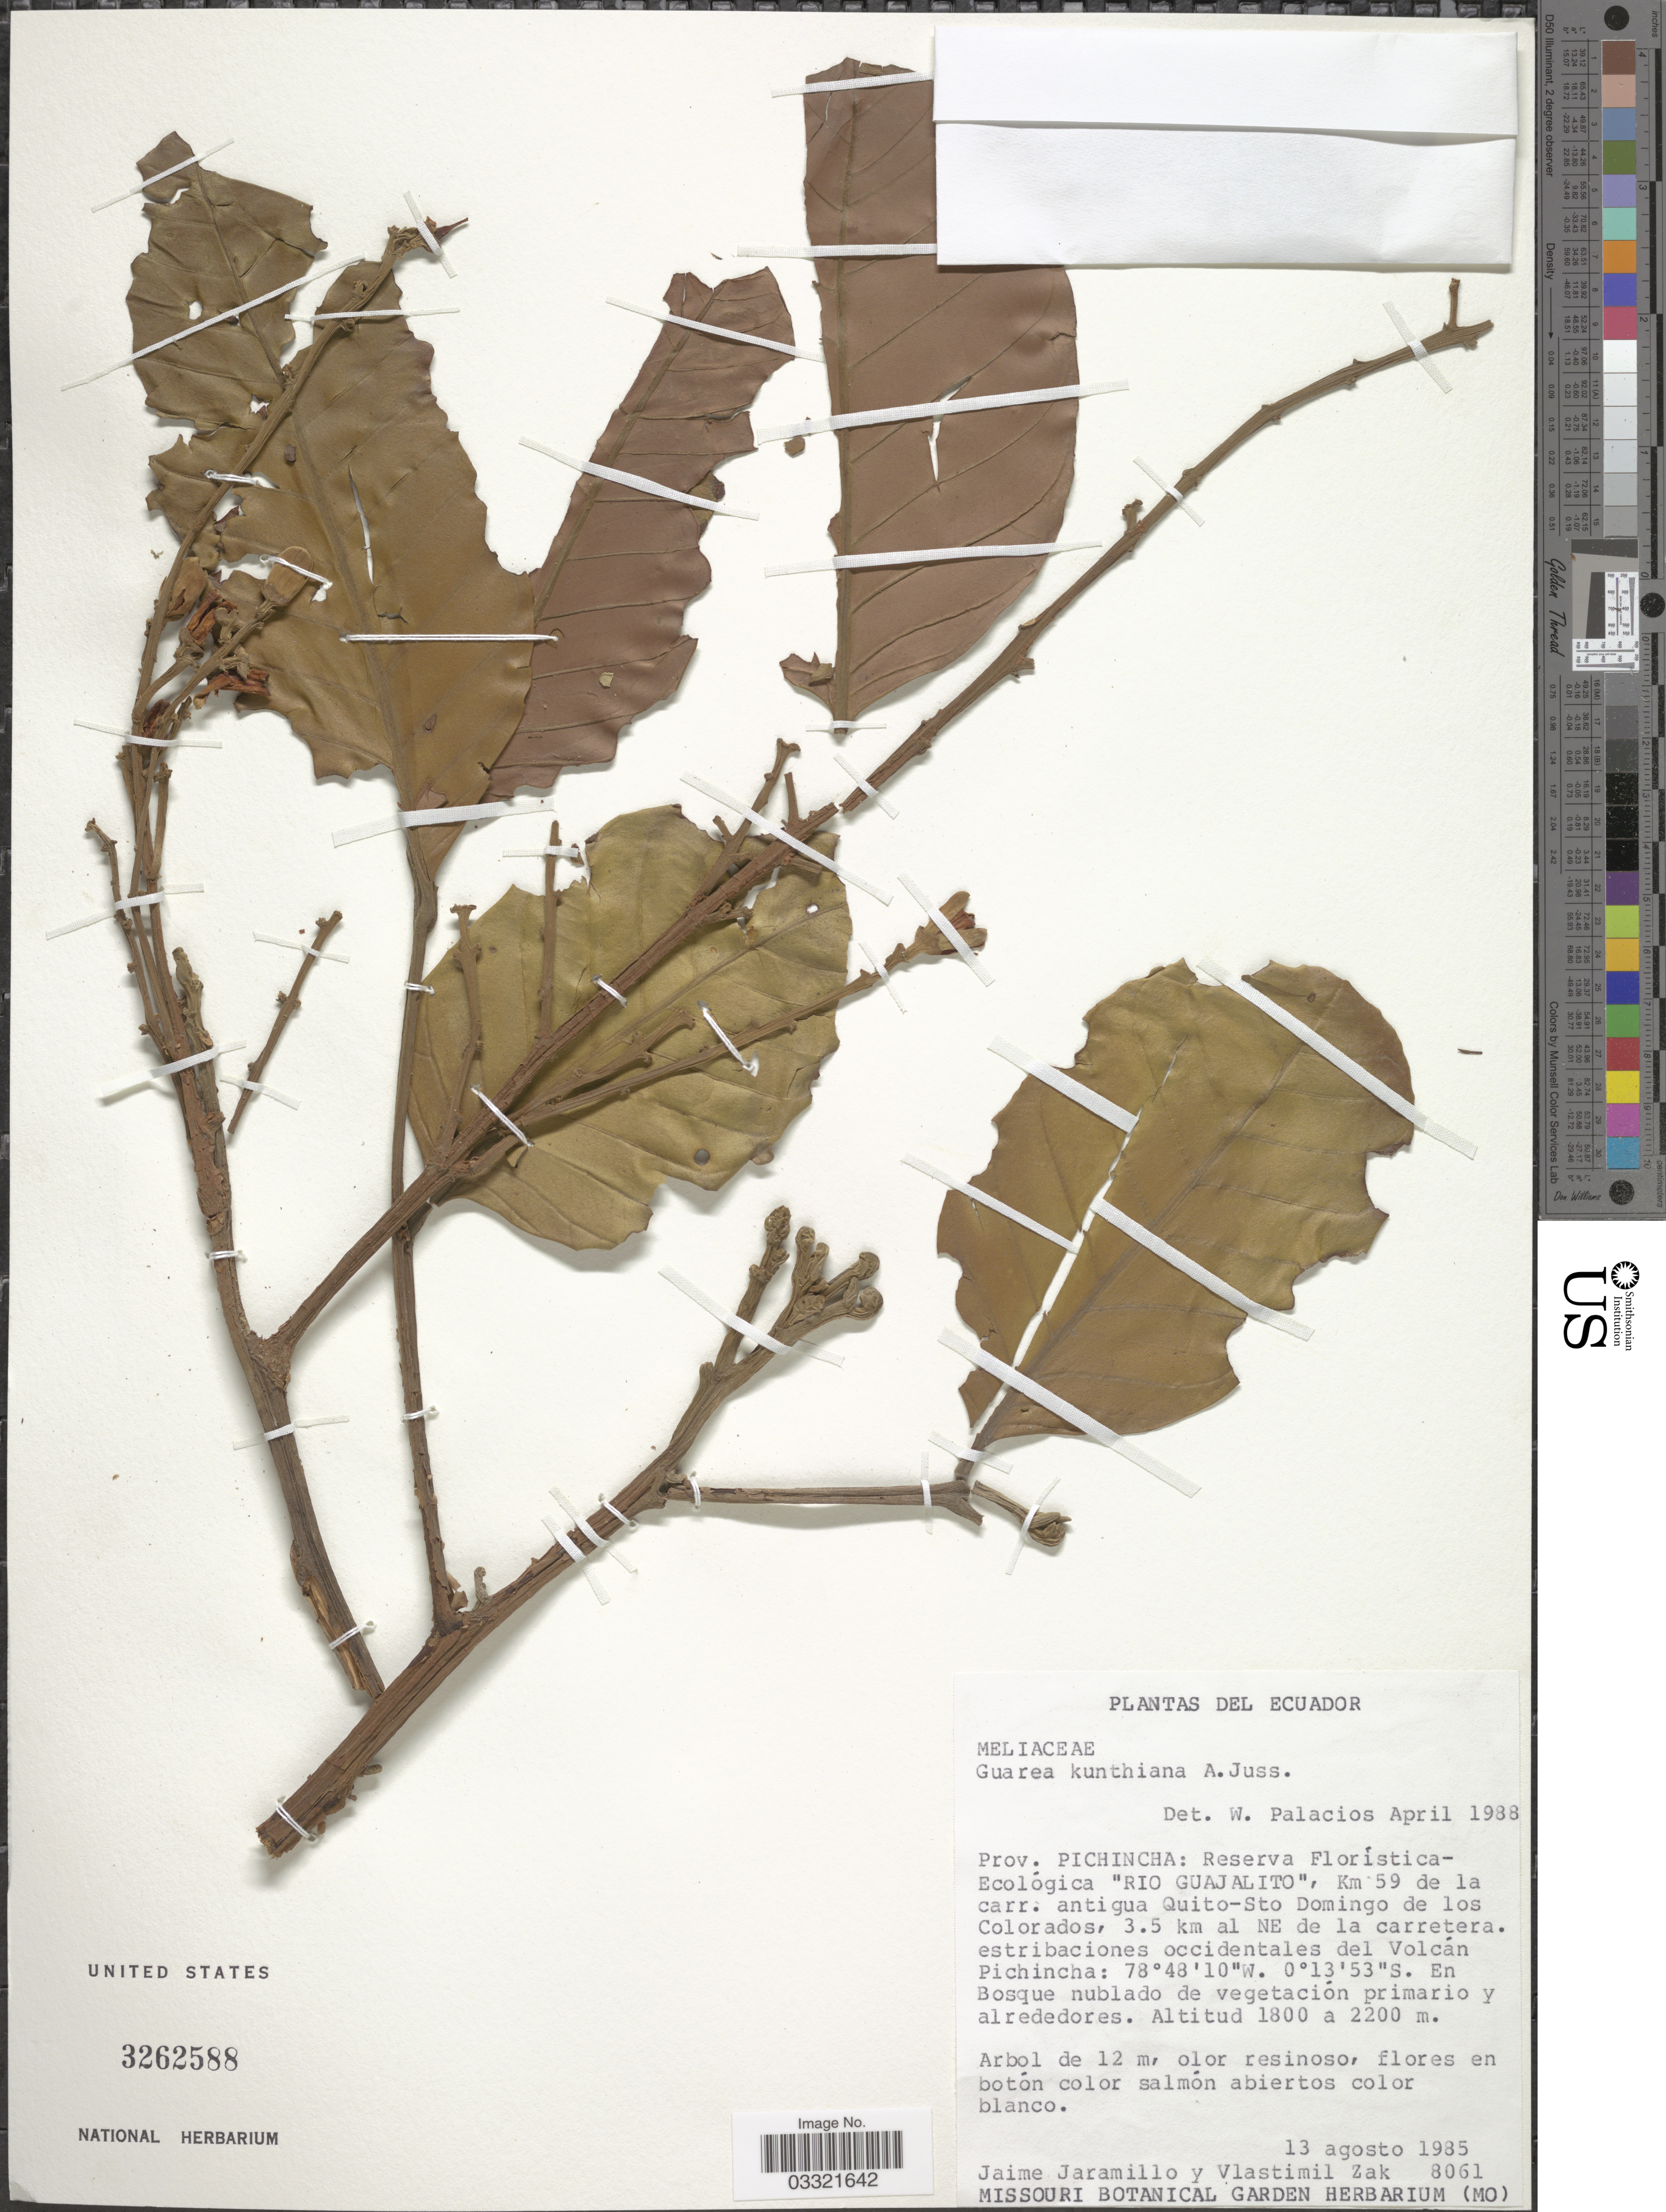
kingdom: Plantae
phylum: Tracheophyta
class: Magnoliopsida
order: Sapindales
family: Meliaceae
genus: Guarea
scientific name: Guarea kunthiana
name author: A. Juss.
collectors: J. Jaramillo & V. Zak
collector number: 8061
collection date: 1985-08-13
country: Ecuador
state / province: Pichincha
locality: Reserva Florística-Ecológica "Rio Guajalito", Km 59 de carr. antigua Quito-Sto. Domingo de los Colorados, 3.5 km al NE de la carr. estribaciones occidentales del Volcán Pichincha.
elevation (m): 1800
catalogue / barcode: US 3262588